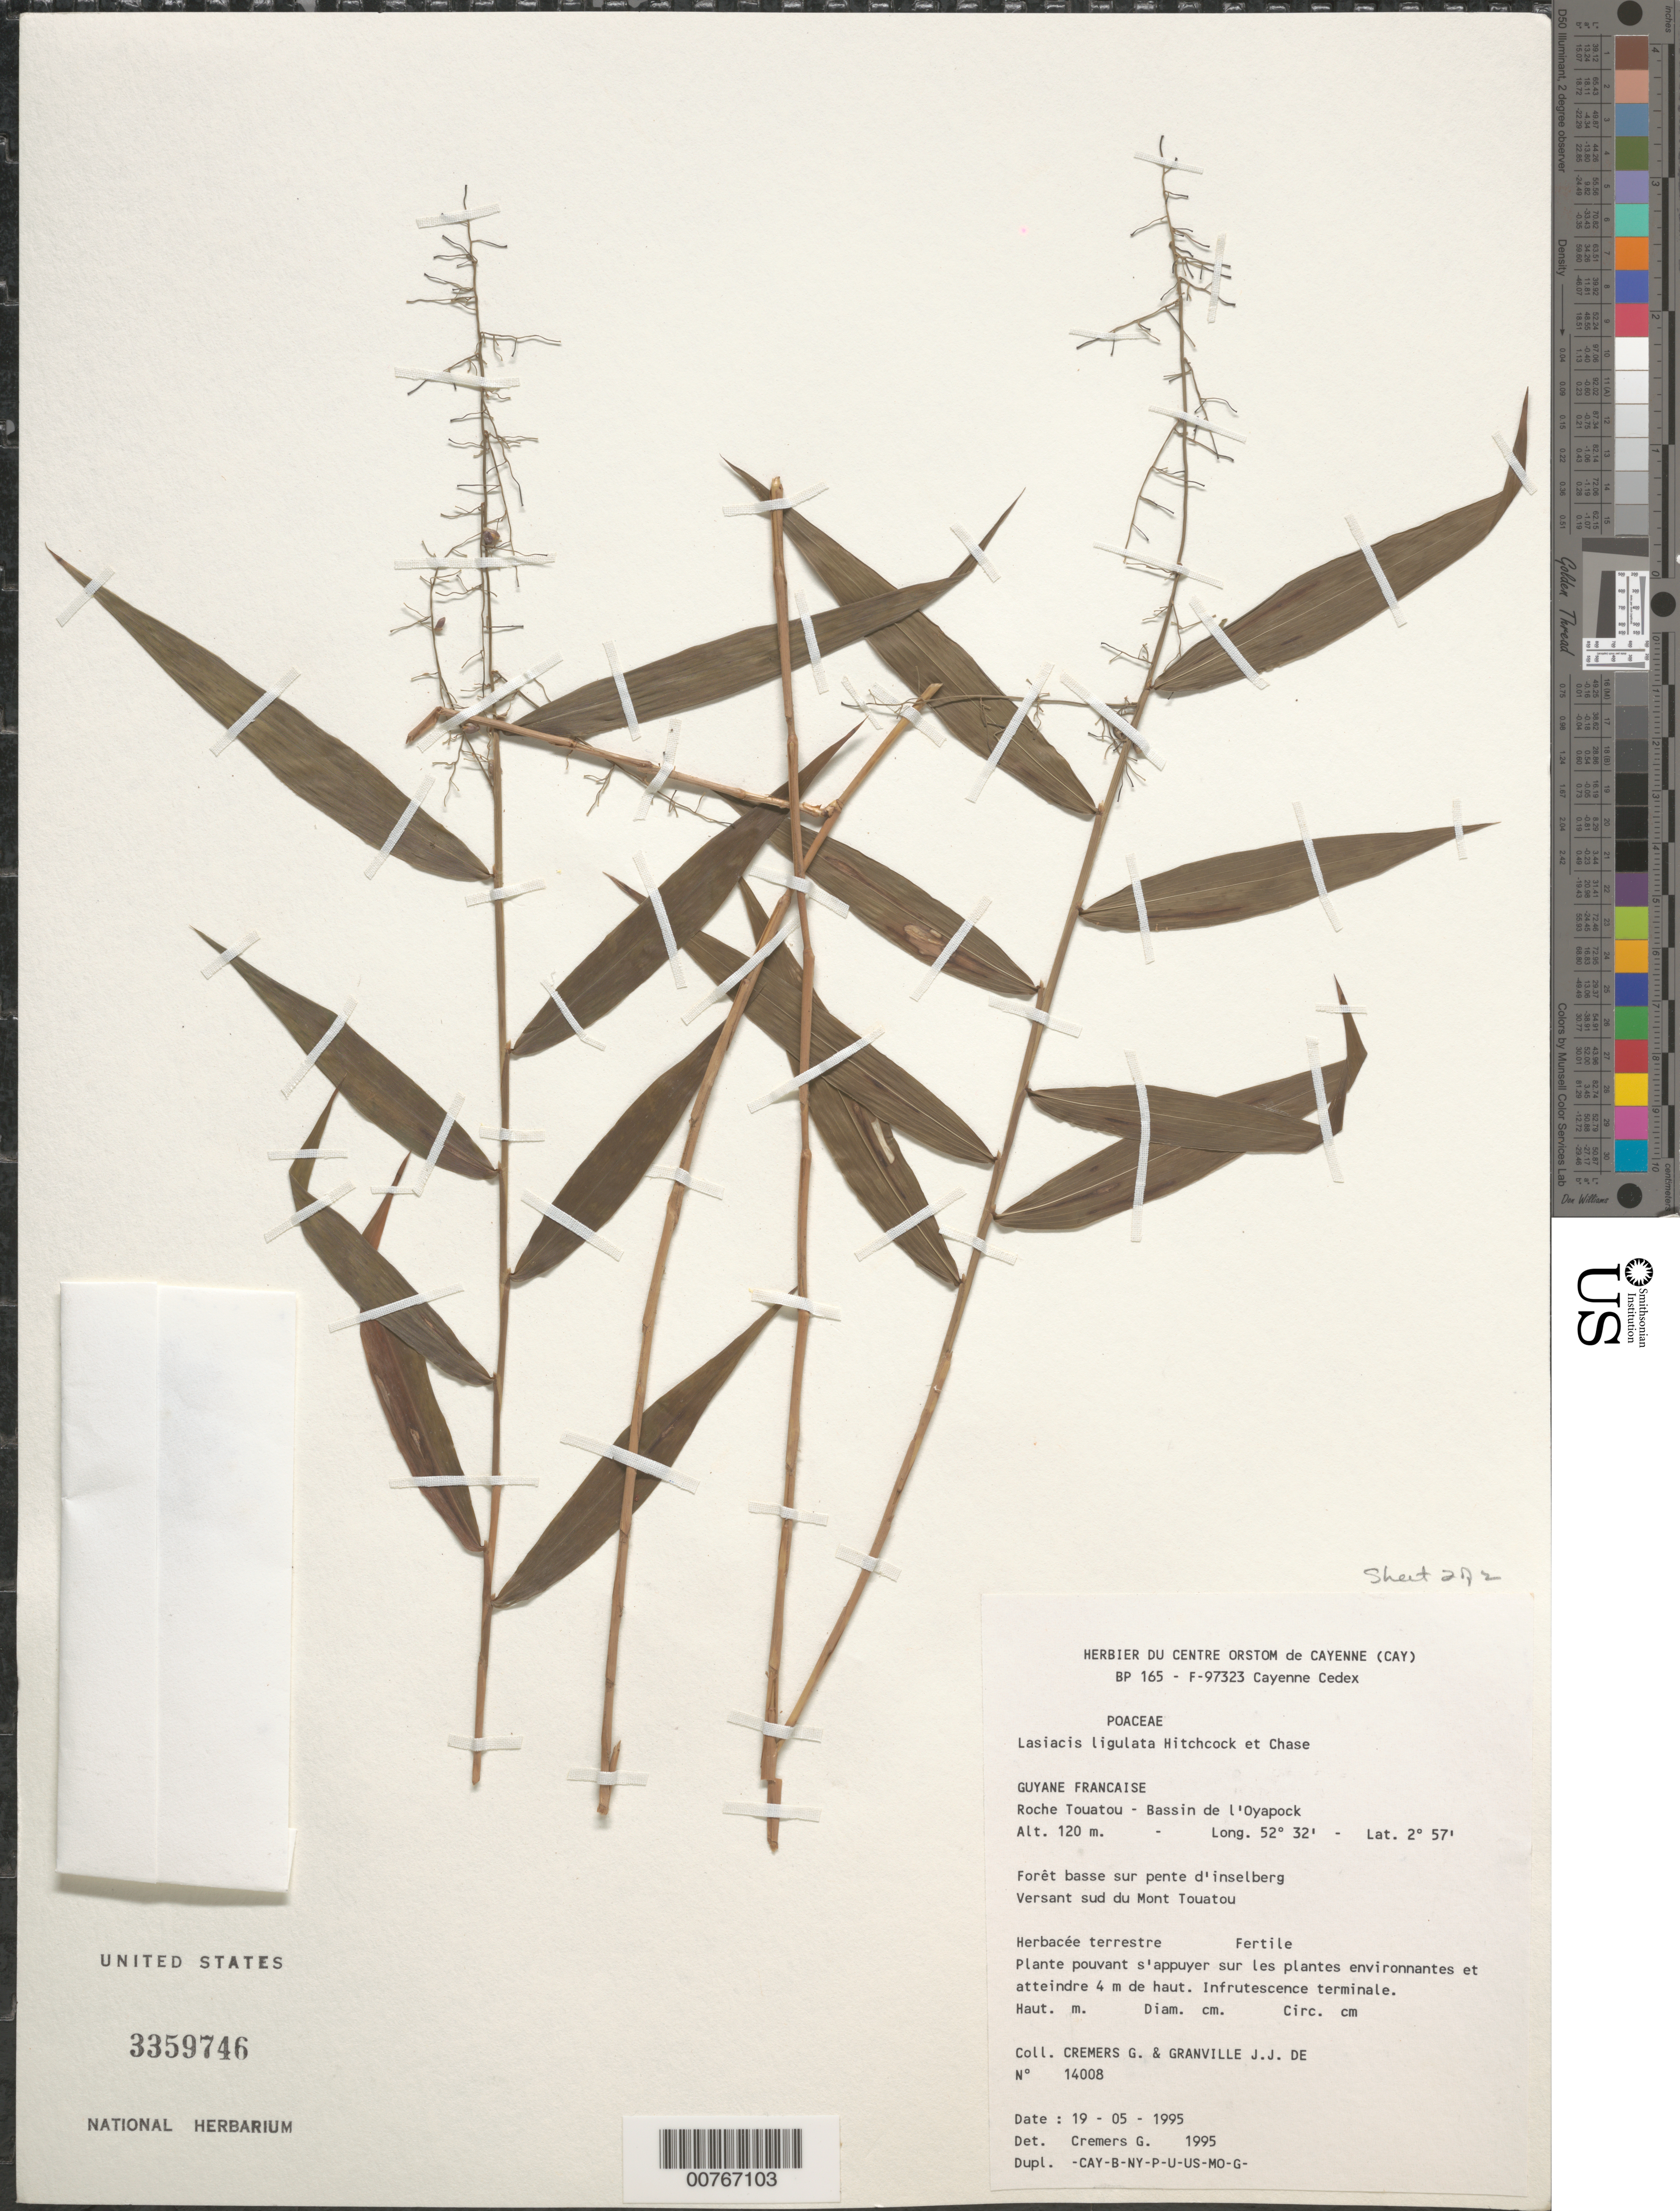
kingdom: Plantae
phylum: Tracheophyta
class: Liliopsida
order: Poales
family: Poaceae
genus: Lasiacis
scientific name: Lasiacis ligulata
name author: Hitchc. & Chase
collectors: G. Cremers & J.-J. de Granville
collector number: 14008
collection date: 1995-05-19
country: French Guiana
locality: Guyane Francaise. Roche Touatou - Bassin de l'Oyapock. Forêt basse sur pente d'inselberg. Versant sud du Mont Touatou.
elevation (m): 120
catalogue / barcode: US 3359746